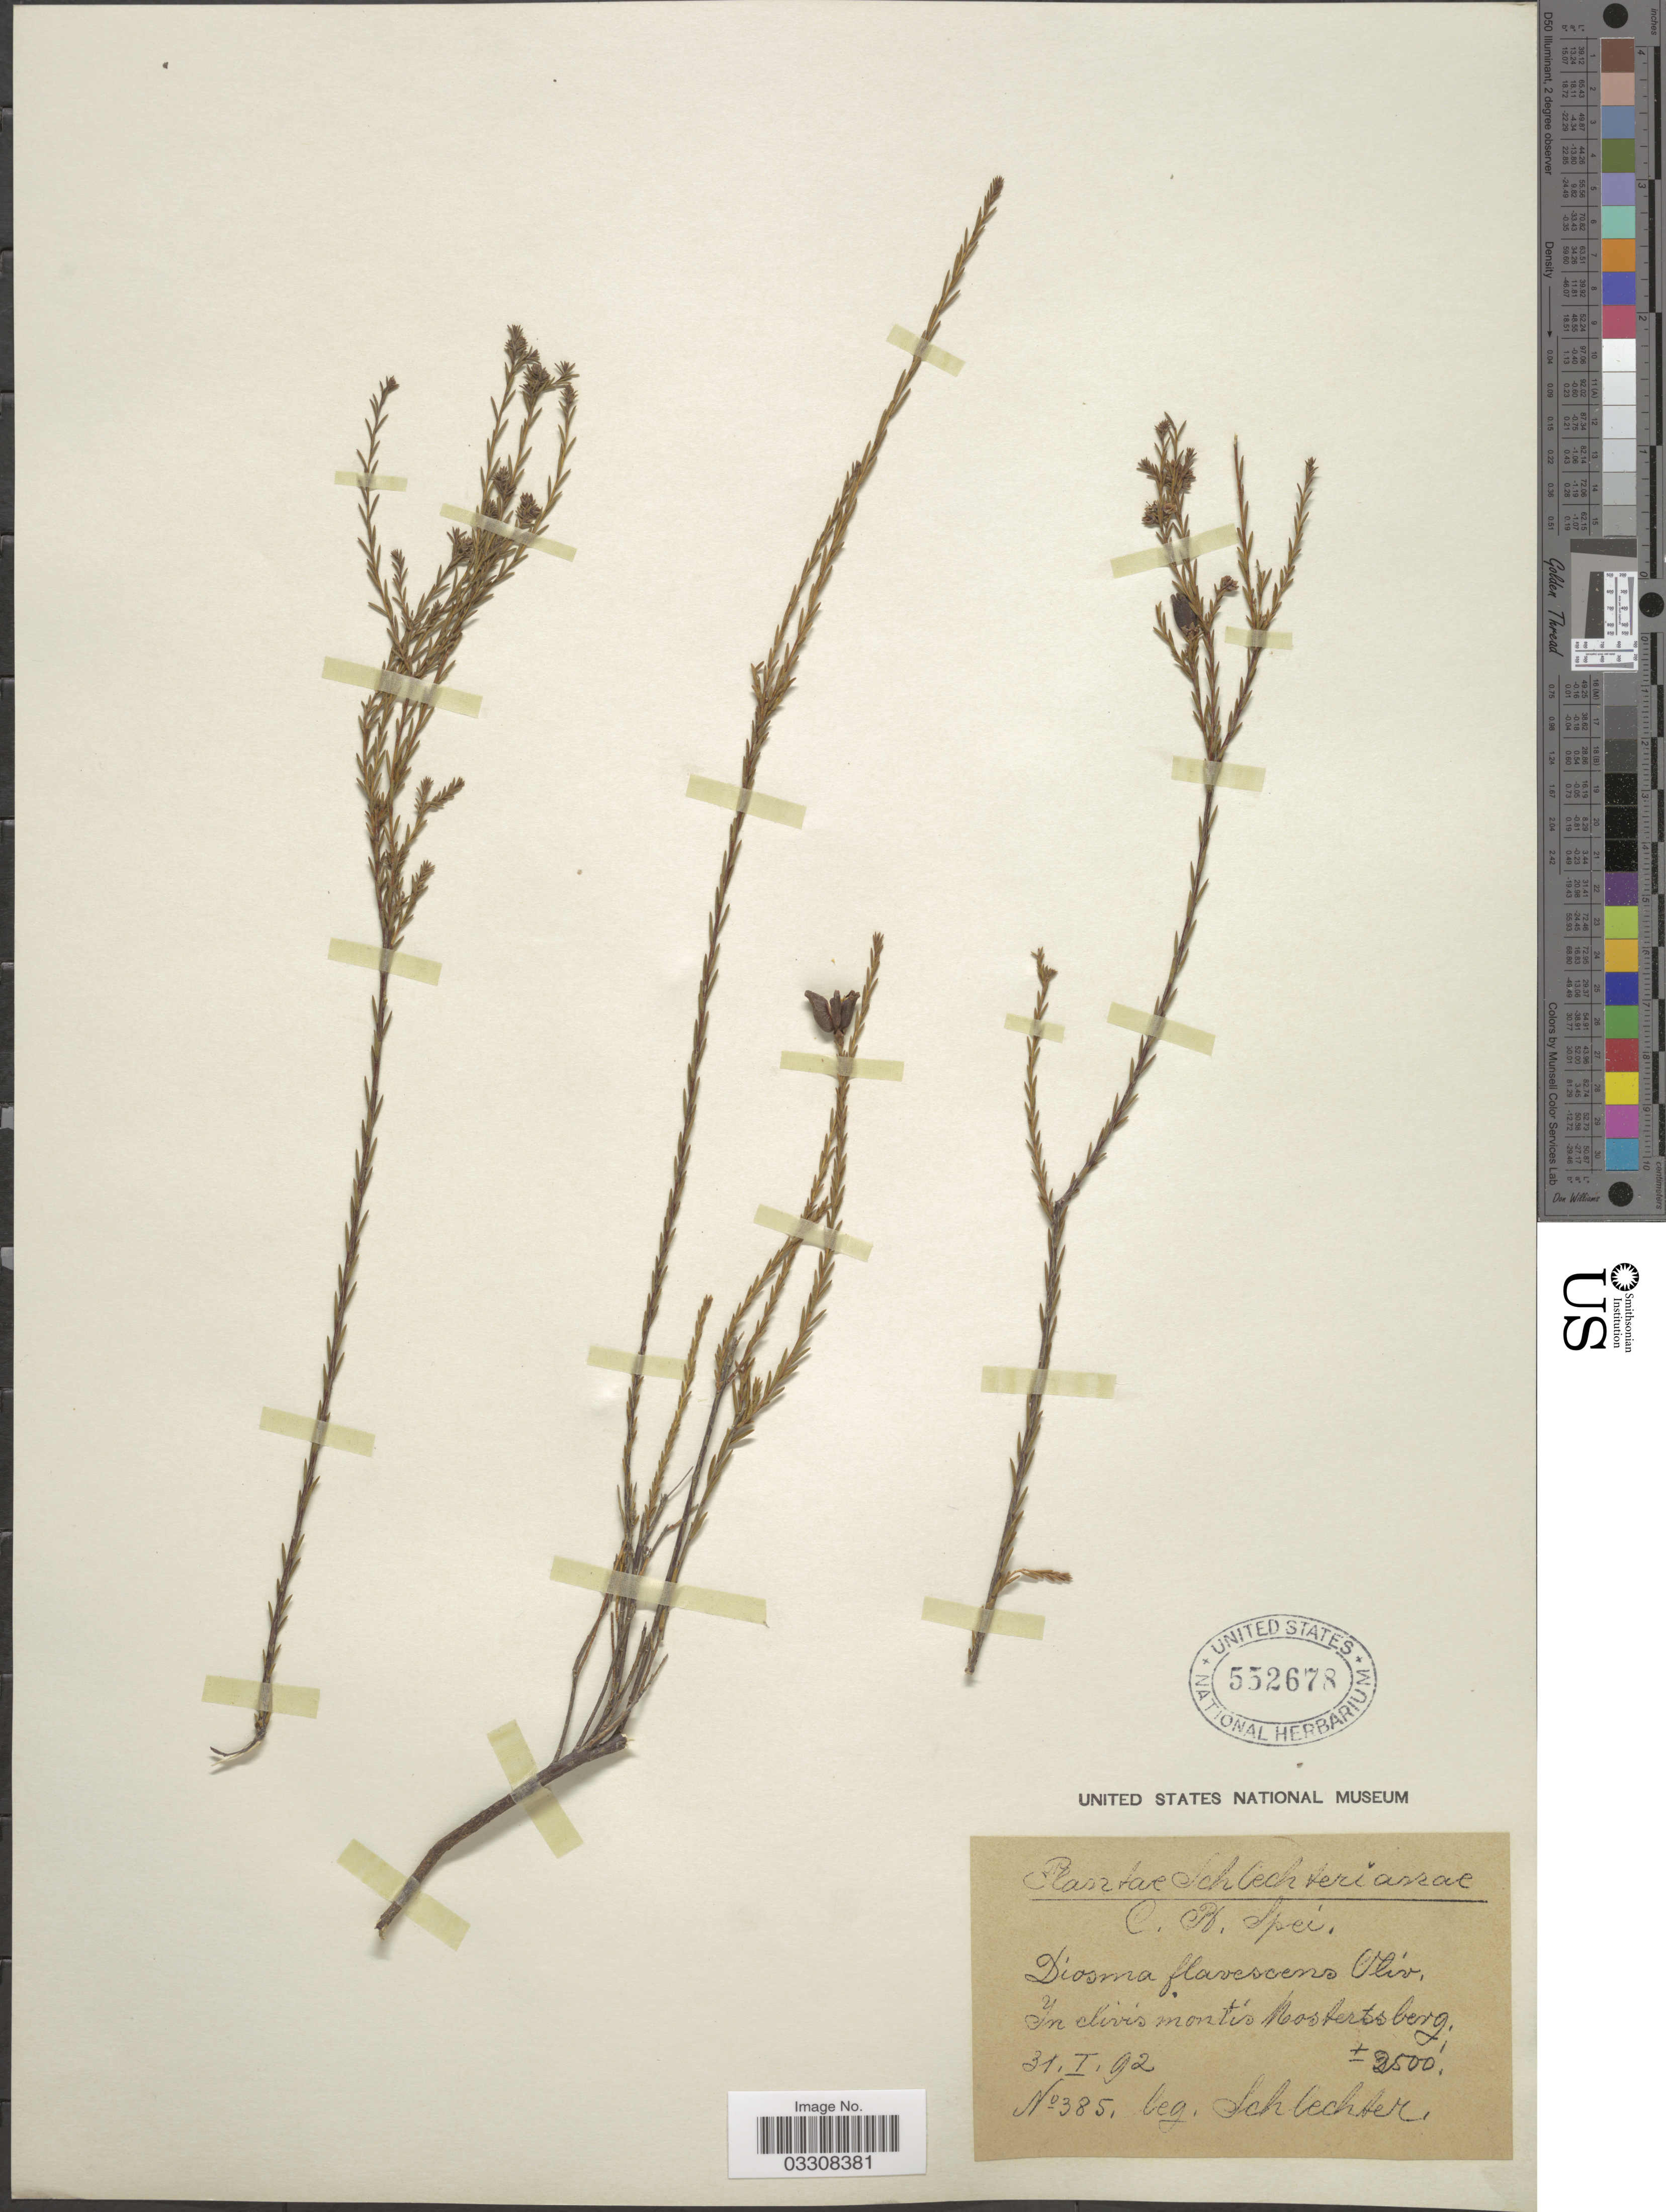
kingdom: Plantae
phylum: Tracheophyta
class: Magnoliopsida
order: Sapindales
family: Rutaceae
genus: Diosma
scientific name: Diosma flavescens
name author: Oliv.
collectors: Schlechter, --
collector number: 385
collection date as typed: Transcribed d/m/y: 31/1/92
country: South Africa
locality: C.B. Spei. In clivis montis Nostertsberg.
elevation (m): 762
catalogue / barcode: US 552678